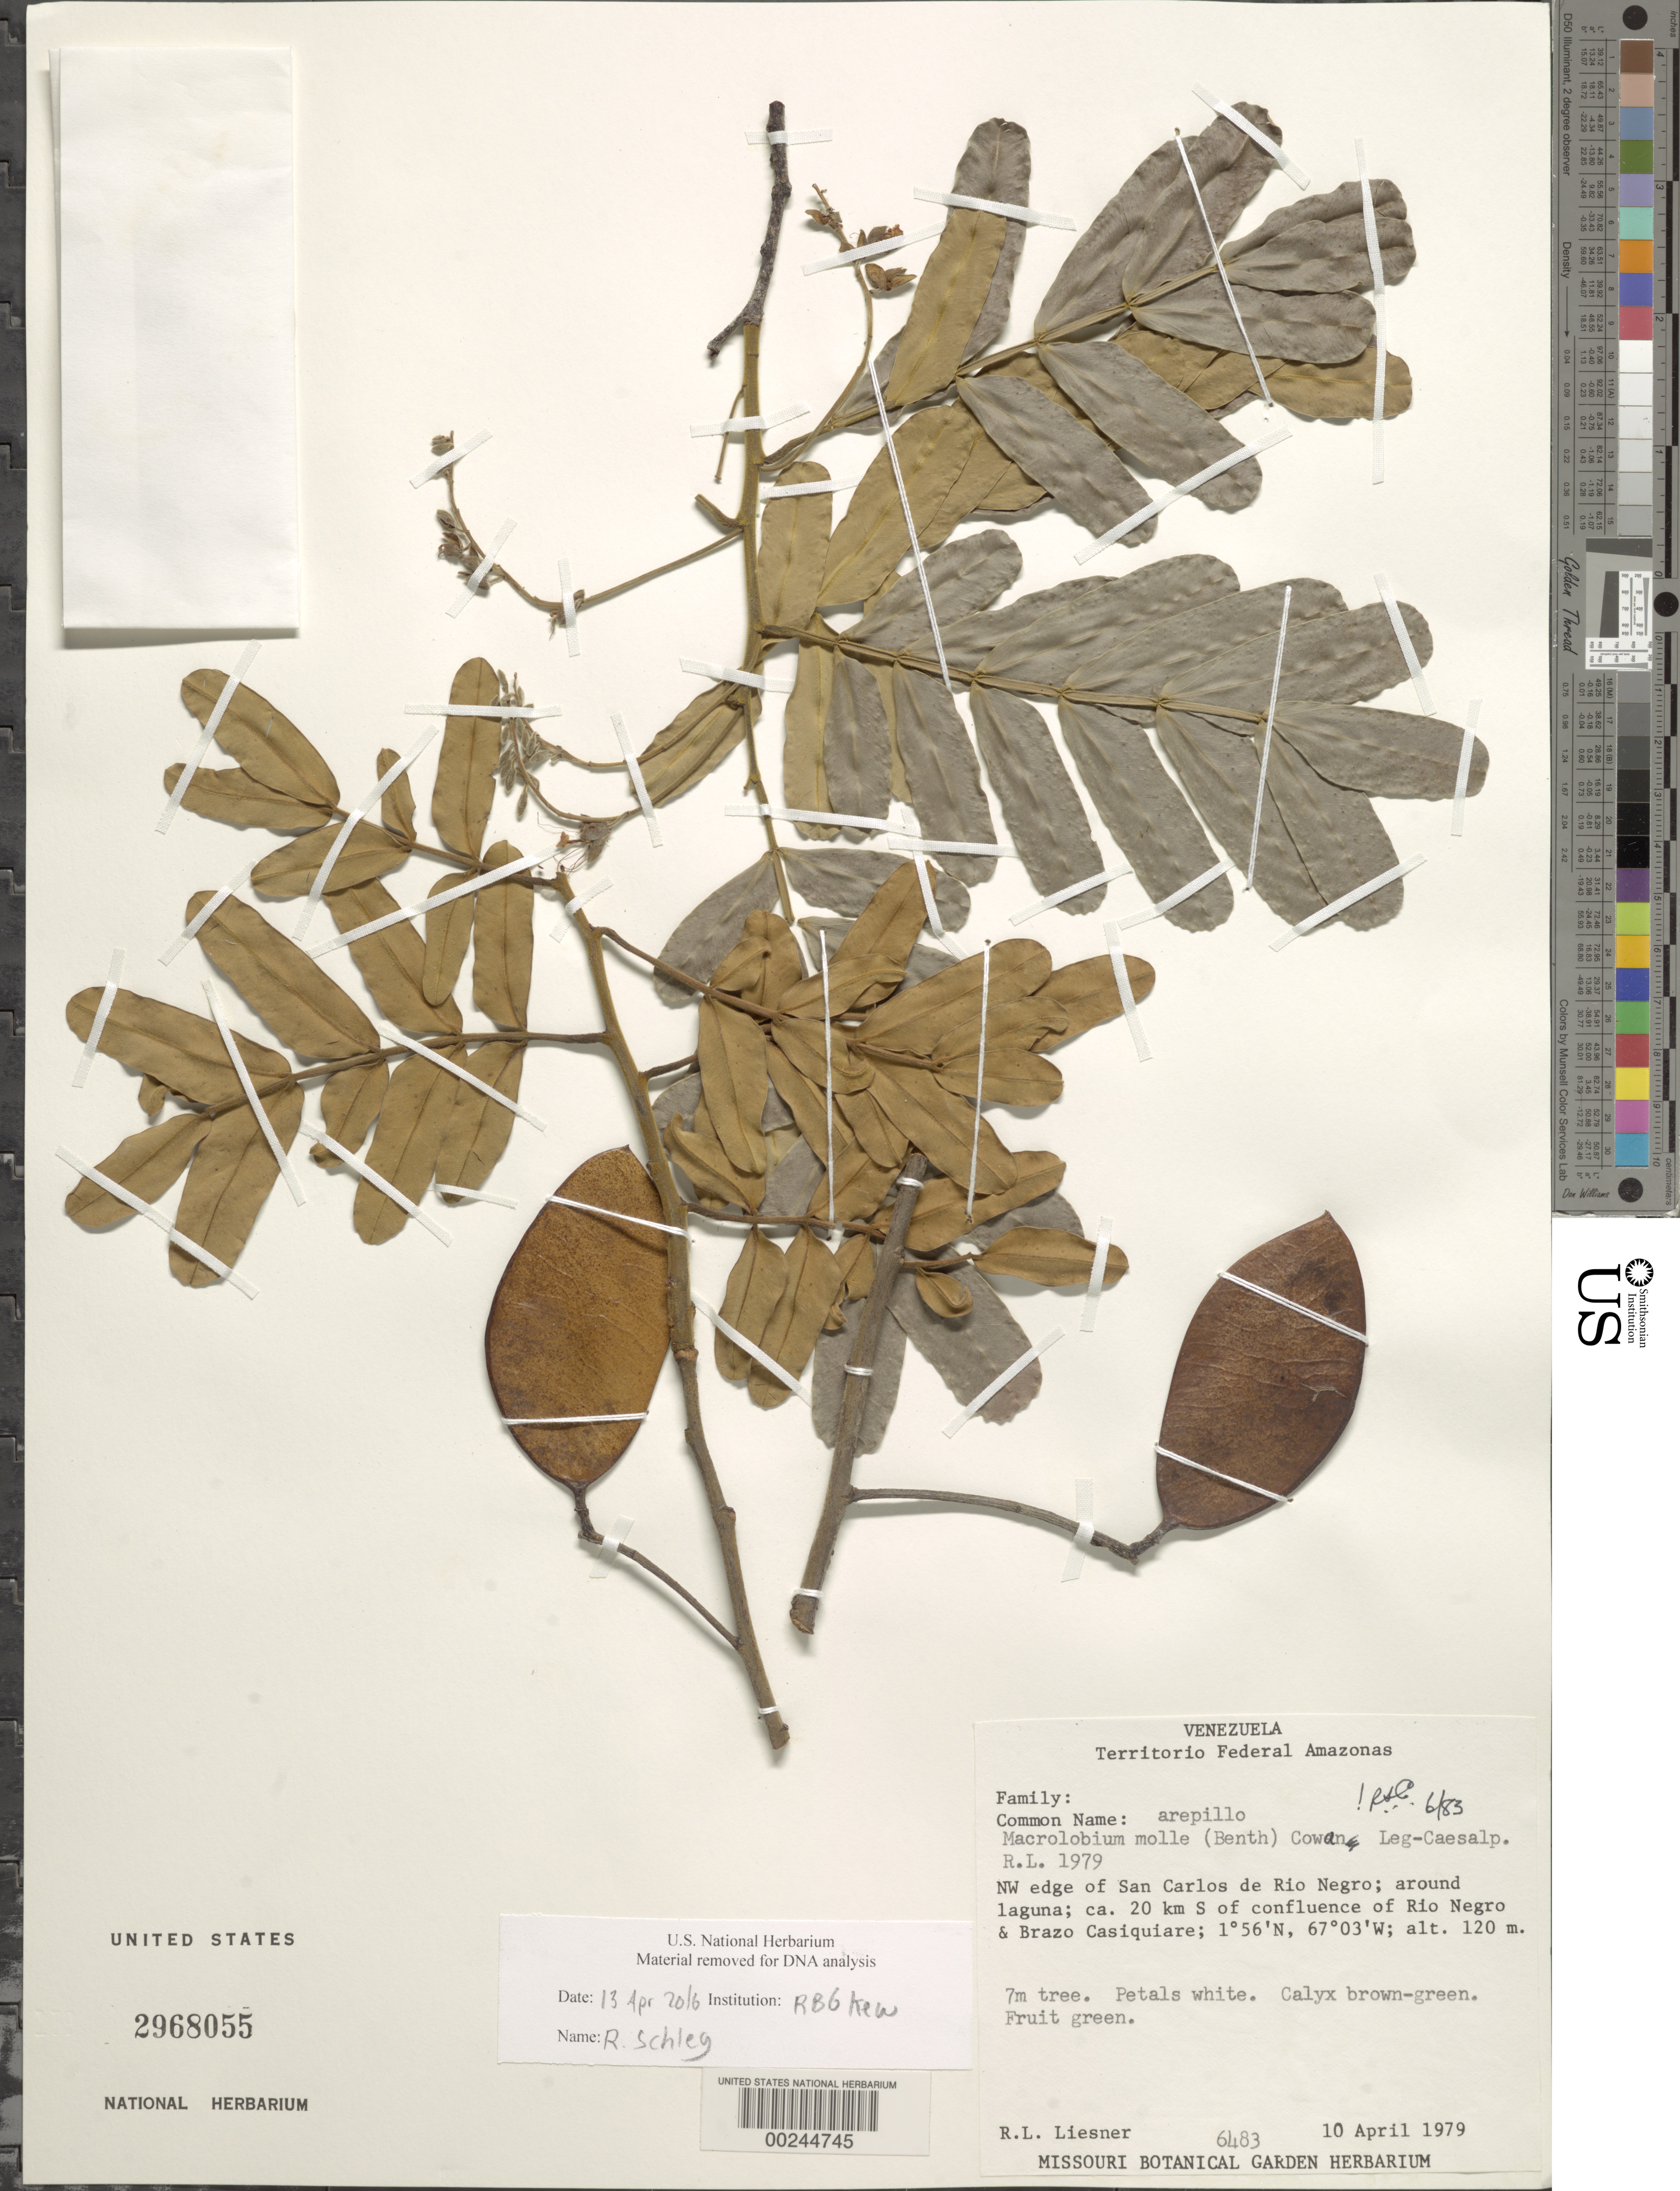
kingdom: Plantae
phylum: Tracheophyta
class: Magnoliopsida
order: Fabales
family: Fabaceae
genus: Macrolobium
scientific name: Macrolobium molle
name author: (Benth.) R.S. Cowan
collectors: R. L. Liesner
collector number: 6483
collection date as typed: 10 Apr 1979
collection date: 1979-04-10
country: Venezuela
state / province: Amazonas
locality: Nw edge of san carlos de rio negro; around laguna; ca 20 km s of confluence of rio negro and brazo casiquiare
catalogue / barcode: US 2968055